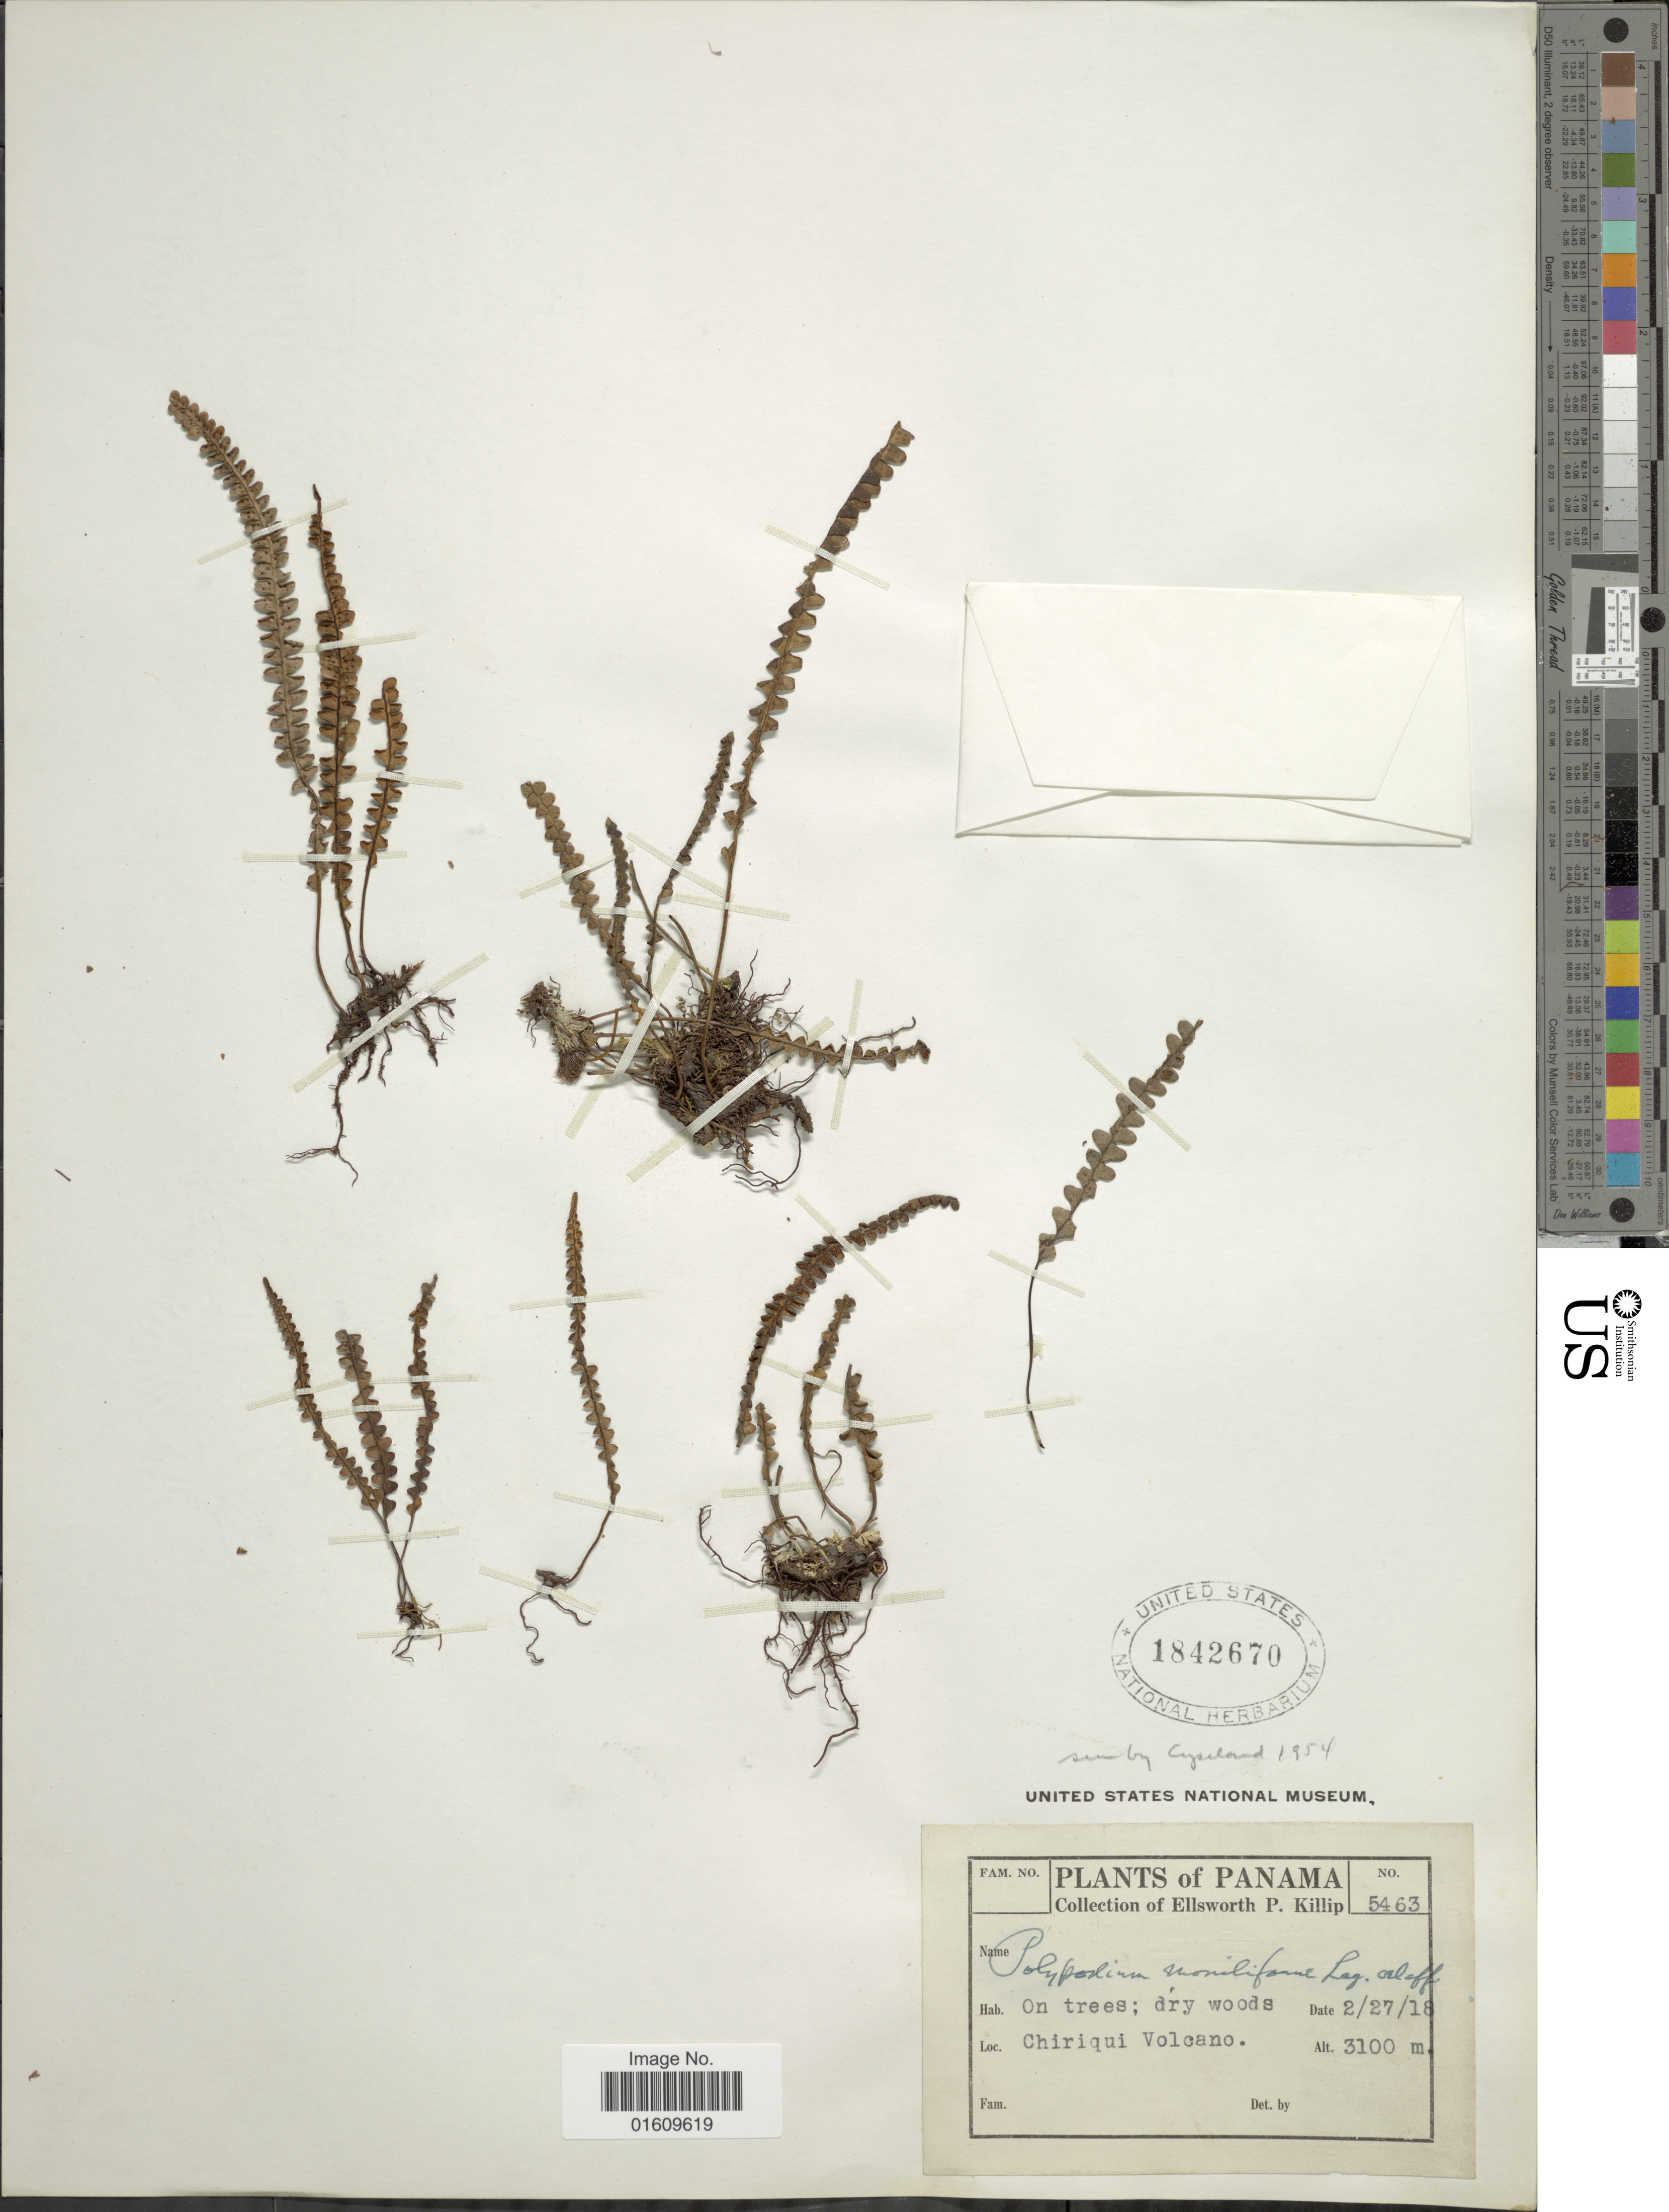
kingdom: Plantae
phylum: Tracheophyta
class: Polypodiopsida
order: Polypodiales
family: Polypodiaceae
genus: Melpomene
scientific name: Melpomene moniliformis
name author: (Lag. ex Sw.) A.R. Sm. & R.C. Moran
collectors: E. P. Killip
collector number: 5463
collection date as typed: Transcribed d/m/y: 27/2/18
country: Panama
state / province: Chiriqui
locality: Chiriqui Volcano.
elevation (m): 3100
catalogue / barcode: US 1842670